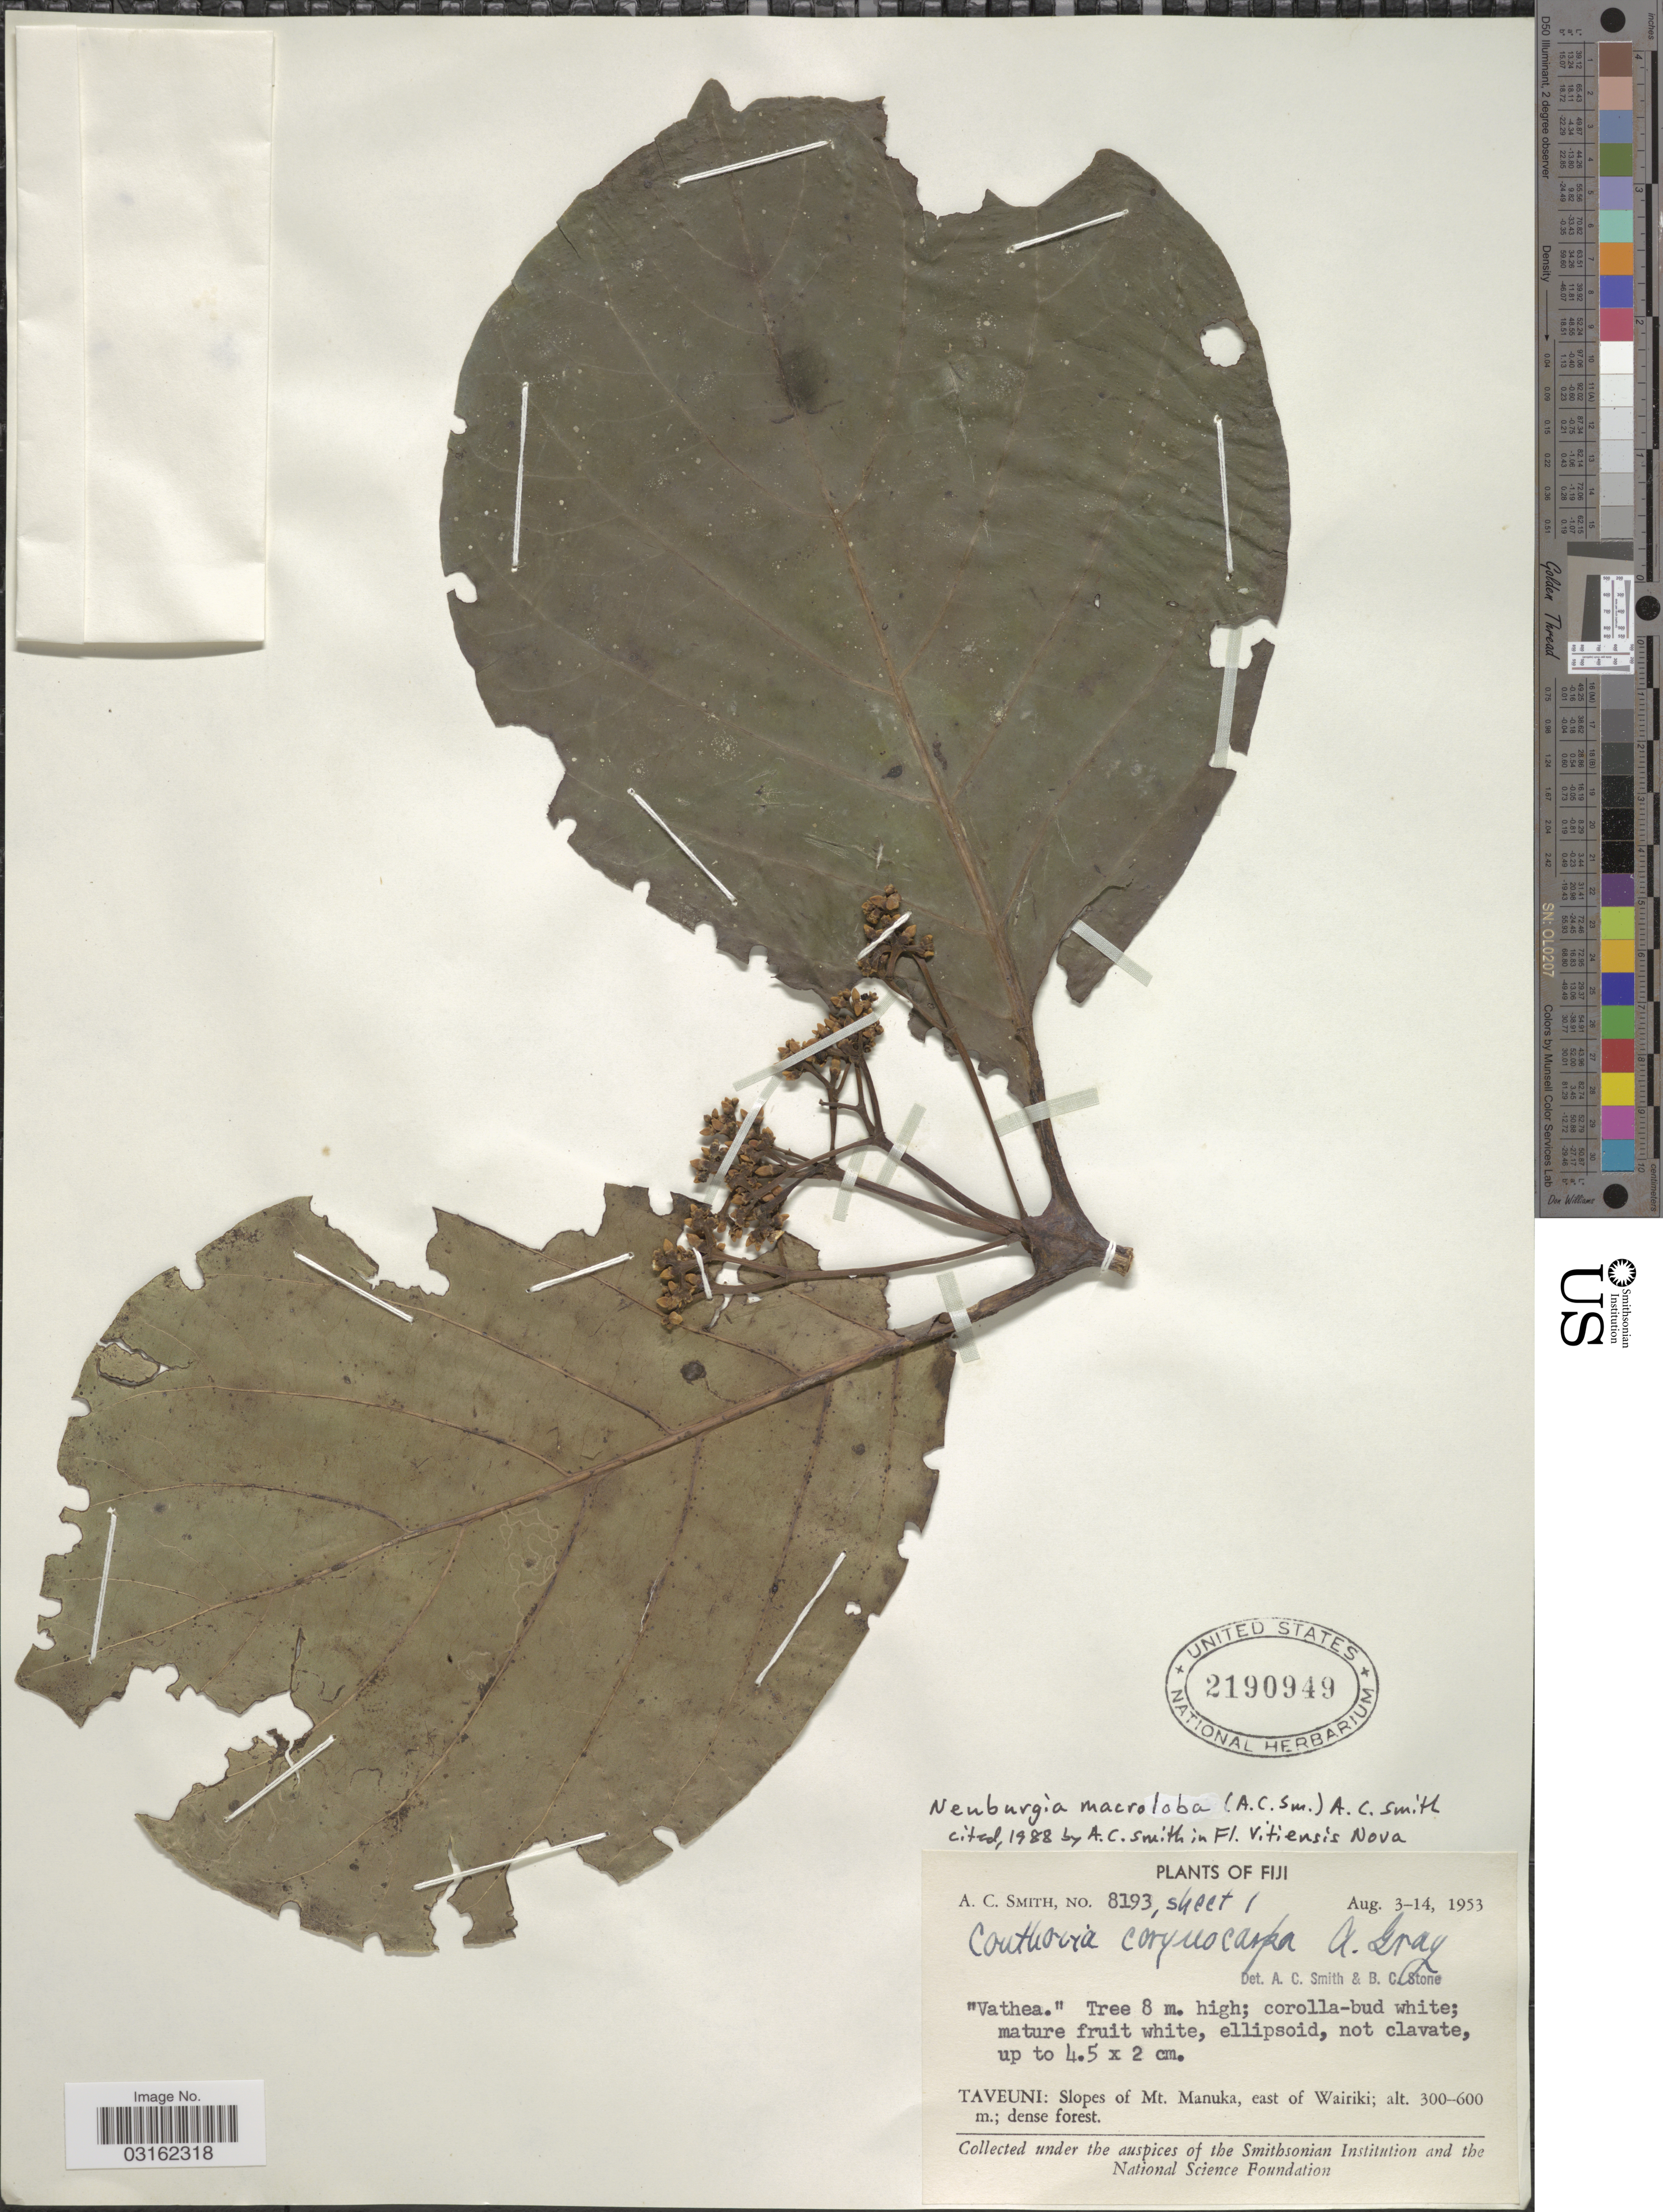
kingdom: Plantae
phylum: Tracheophyta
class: Magnoliopsida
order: Gentianales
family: Loganiaceae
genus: Neuburgia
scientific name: Neuburgia macroloba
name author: (A.C. Sm.) A.C. Sm.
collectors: A. C. Smith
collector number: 8193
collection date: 1953-08-03/1953-08-14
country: Fiji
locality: Taveuni: Slopes of Mt. Manuka, east of Wairiki.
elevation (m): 300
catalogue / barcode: US 2190949